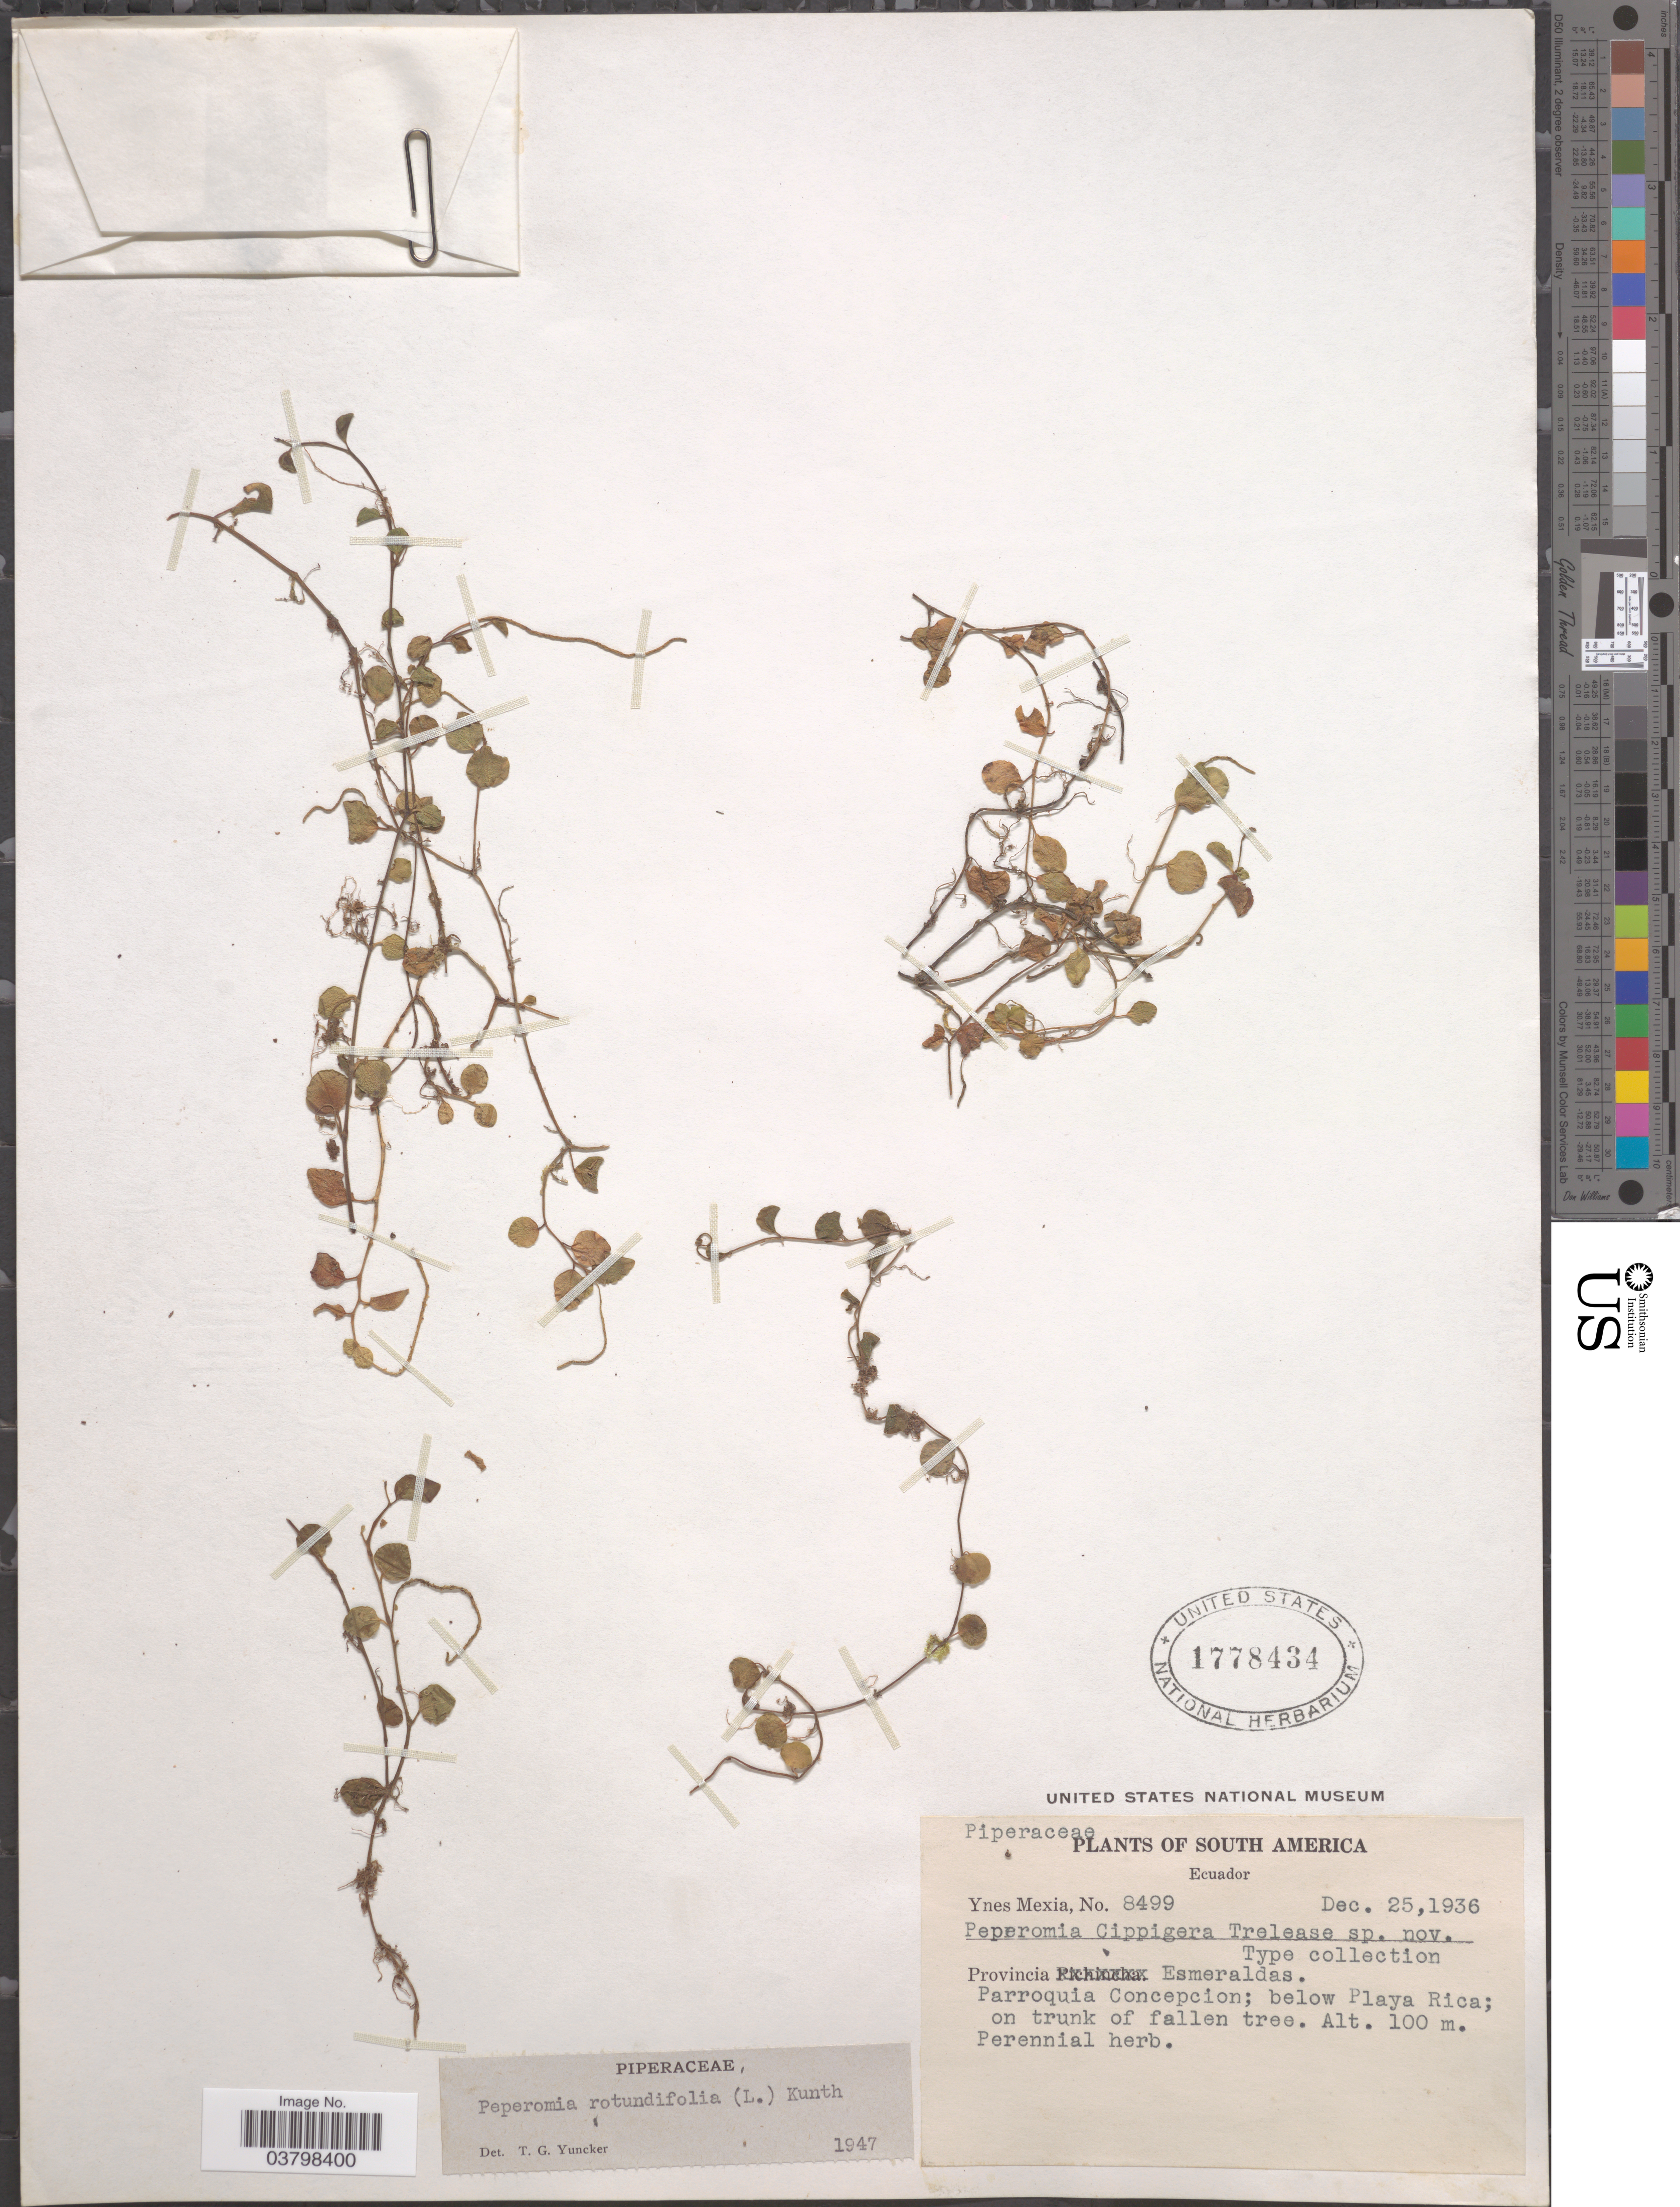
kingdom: Plantae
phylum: Tracheophyta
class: Magnoliopsida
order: Piperales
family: Piperaceae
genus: Peperomia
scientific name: Peperomia rotundifolia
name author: (L.) Kunth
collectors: Y. Mexia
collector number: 8499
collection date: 1936-12-25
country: Ecuador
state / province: Esmeraldas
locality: Parroquia Concepcion; below Playa Rica; on trunk of fallen tree.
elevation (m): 100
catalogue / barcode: US 1778434